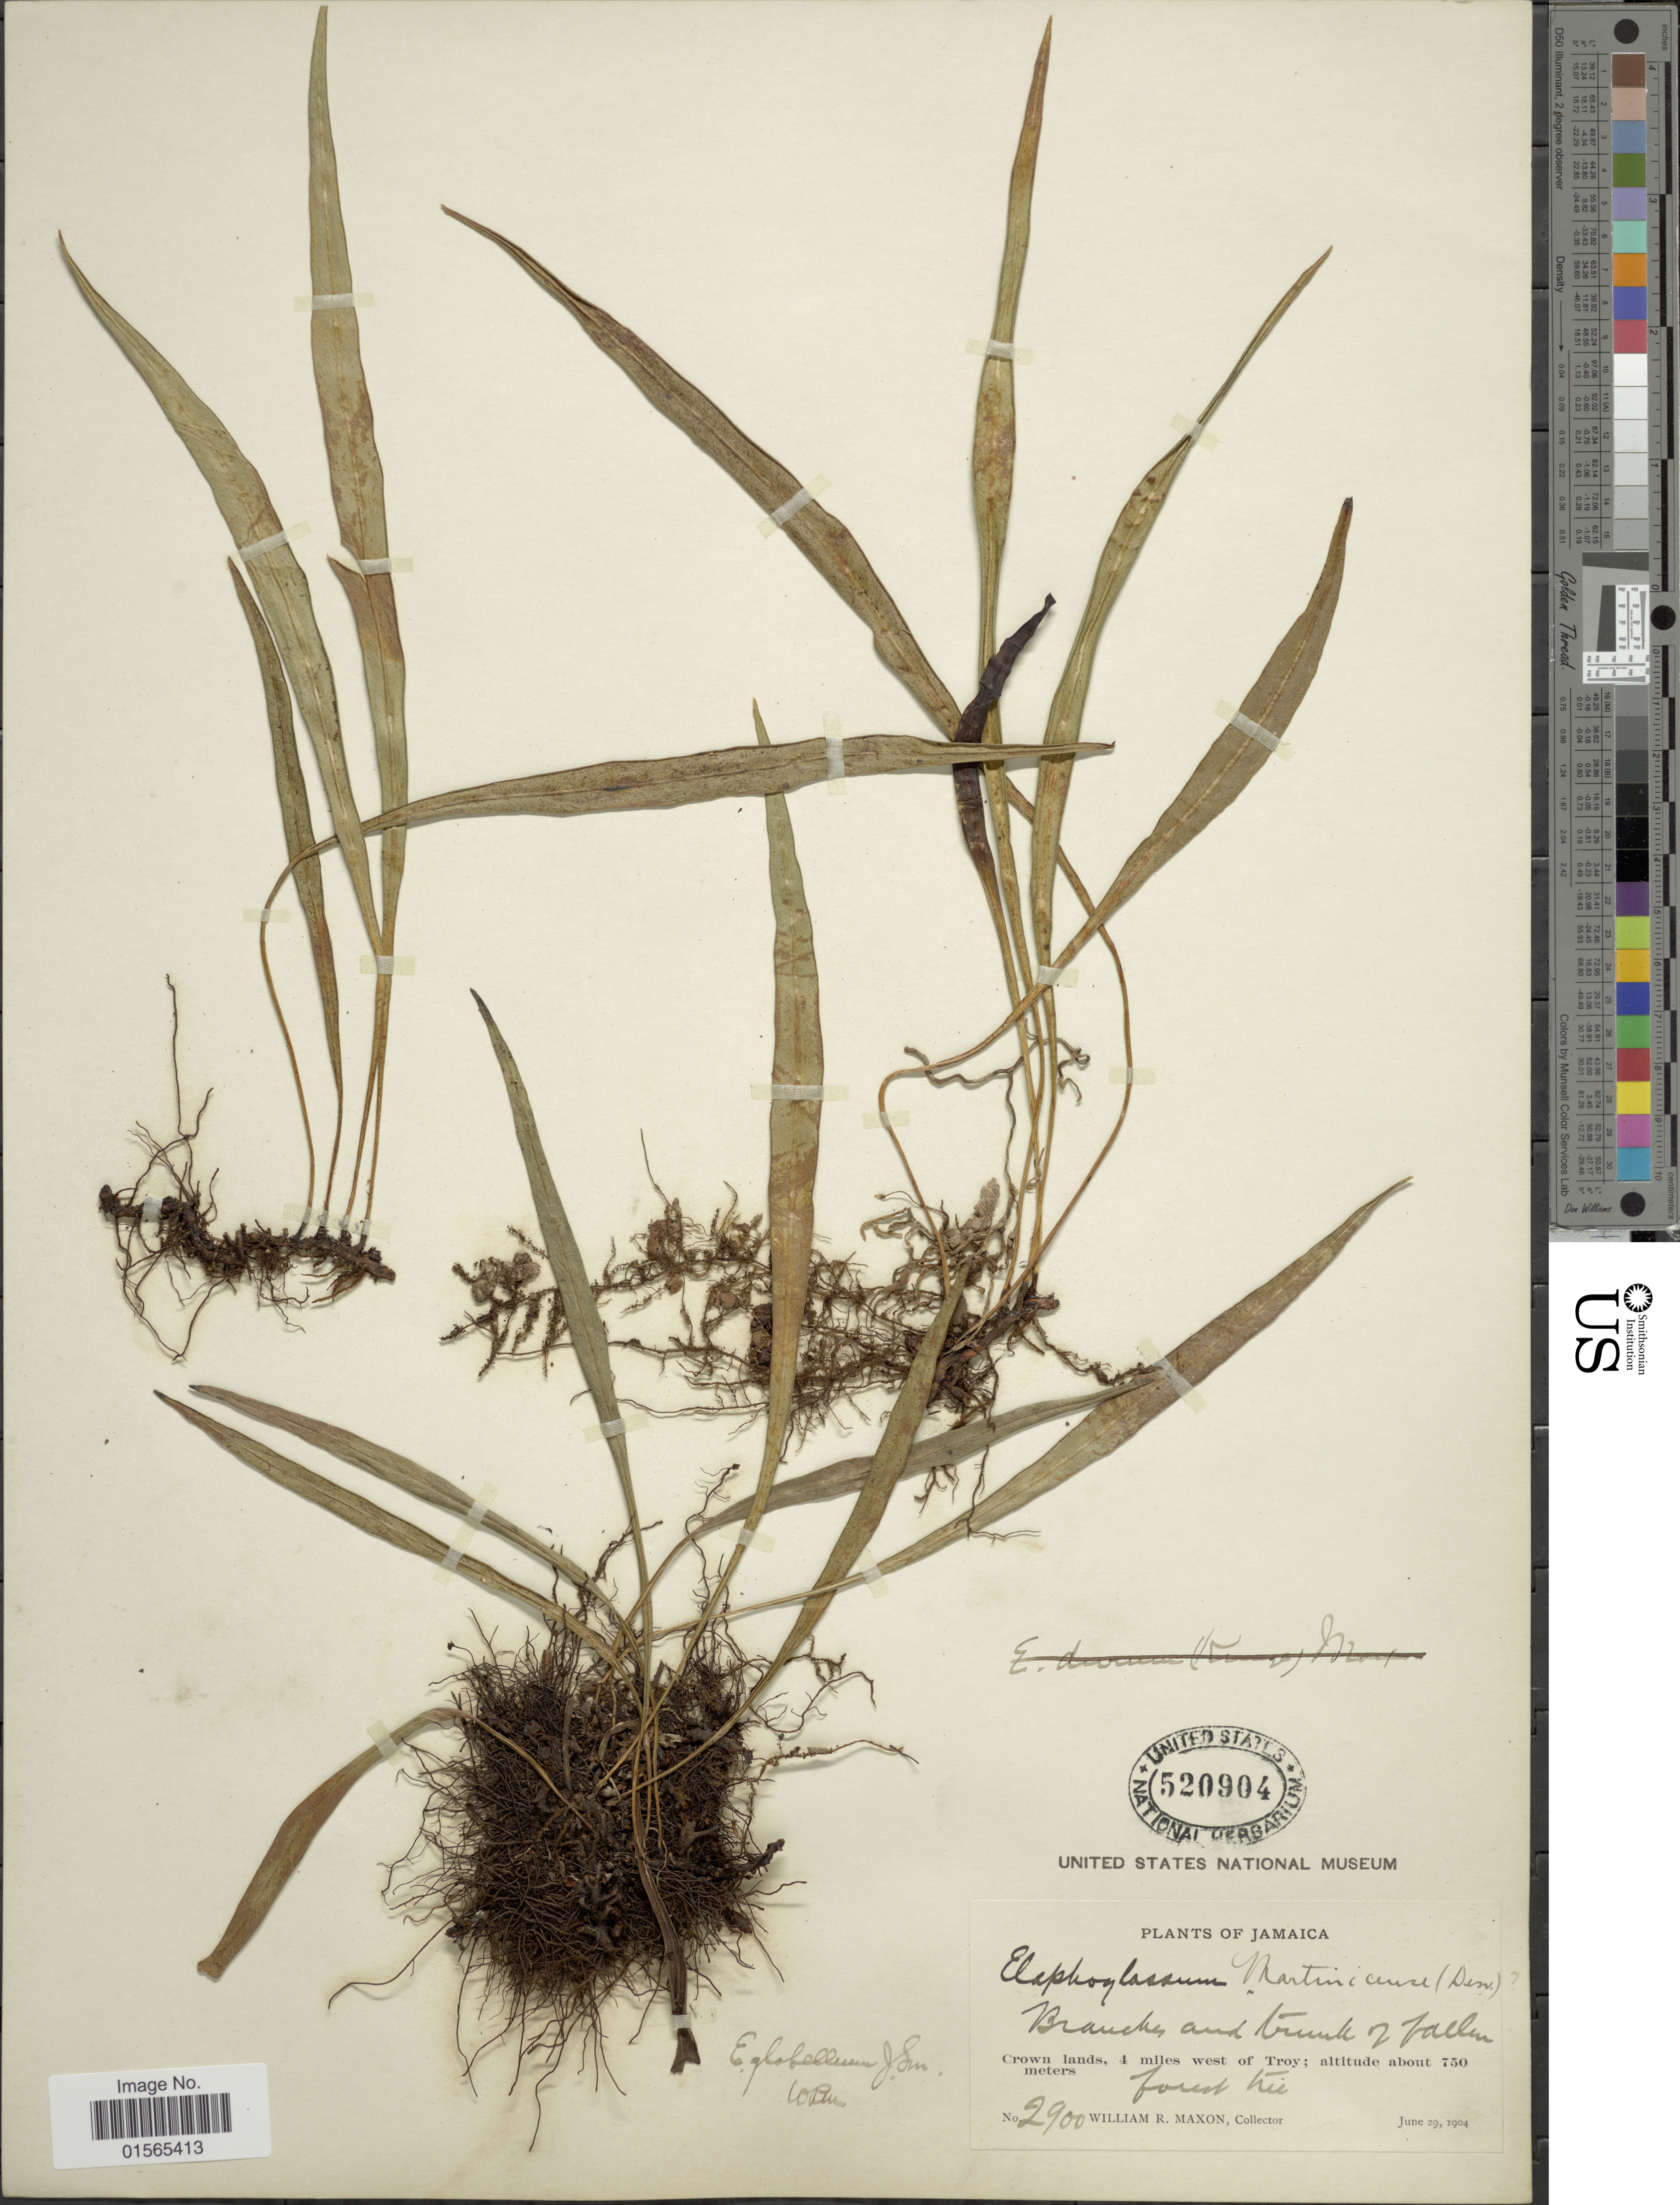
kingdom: Plantae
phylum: Tracheophyta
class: Polypodiopsida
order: Polypodiales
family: Dryopteridaceae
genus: Elaphoglossum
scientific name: Elaphoglossum glabellum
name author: J. Sm.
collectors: W. R. Maxon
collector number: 2900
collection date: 1904-06-29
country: Jamaica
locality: Crown lands, 4 miles west of Troy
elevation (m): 750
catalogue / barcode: US 520904